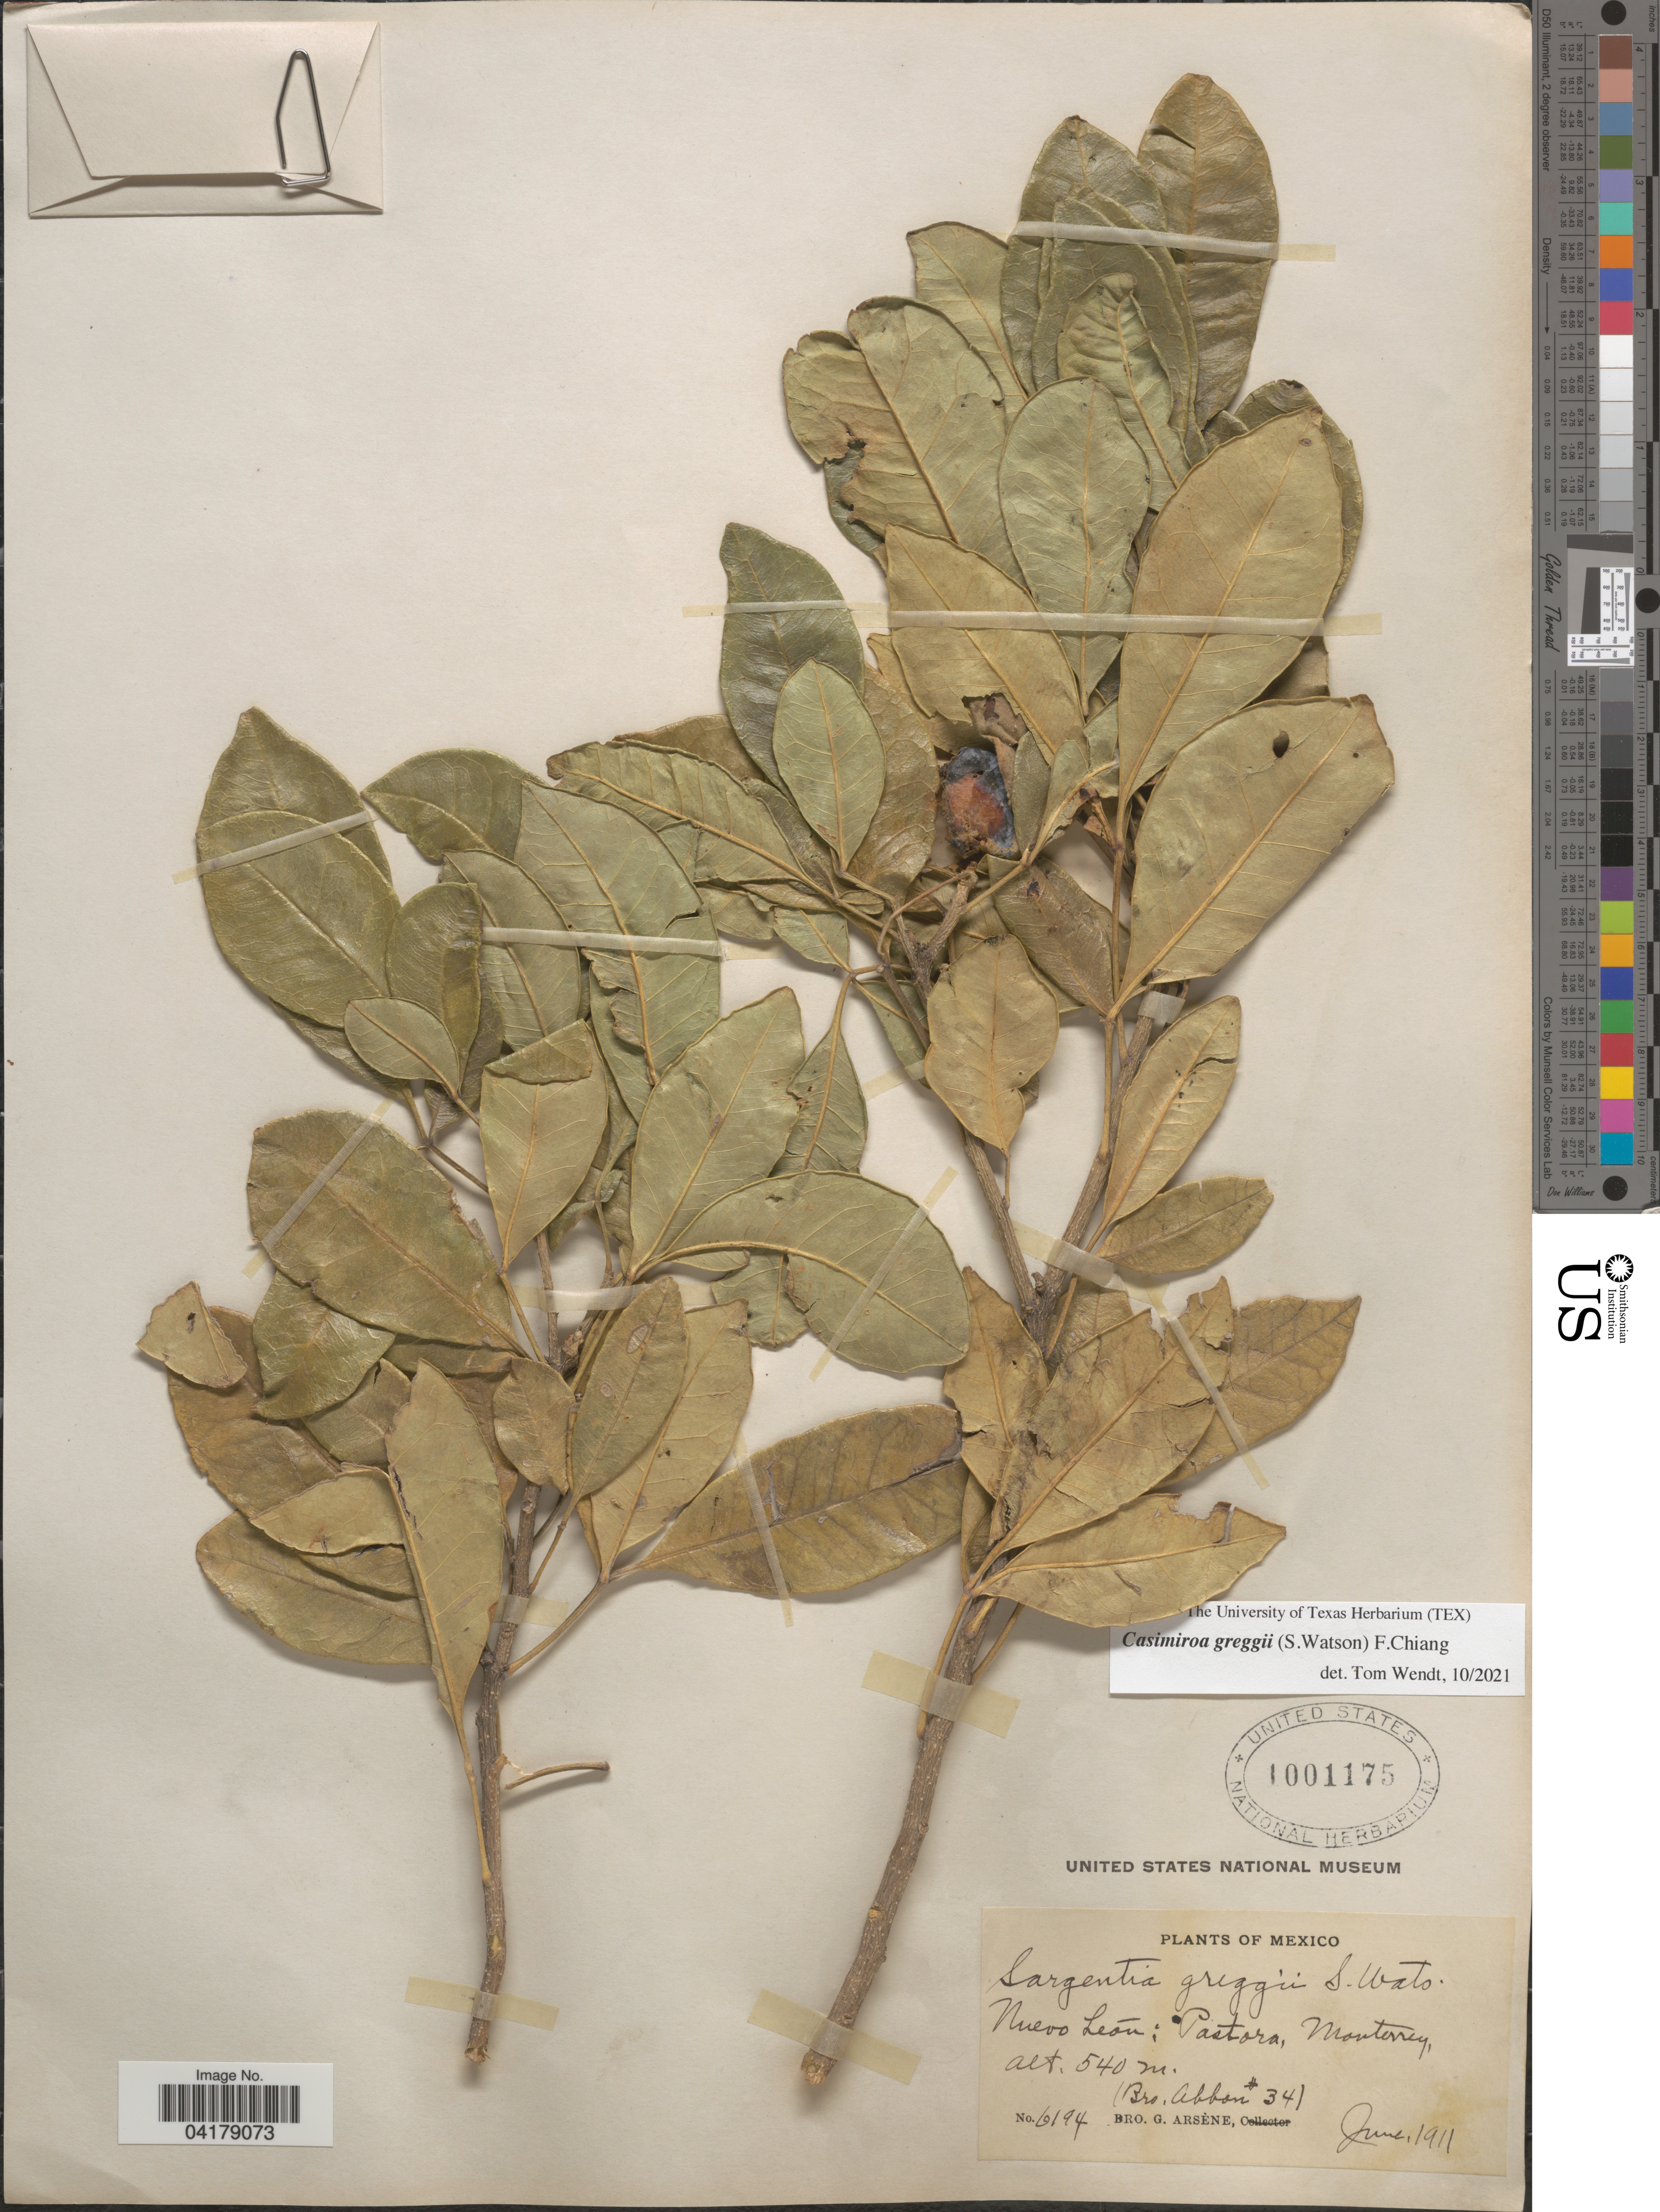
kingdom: Plantae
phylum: Tracheophyta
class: Magnoliopsida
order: Sapindales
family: Rutaceae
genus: Casimiroa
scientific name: Casimiroa greggii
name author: (S. Watson) Chiang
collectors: Bro. Abbon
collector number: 34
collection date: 1911-06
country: Mexico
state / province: Nuevo León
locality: Pastora, Monterrey.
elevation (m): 540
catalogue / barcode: US 1001175